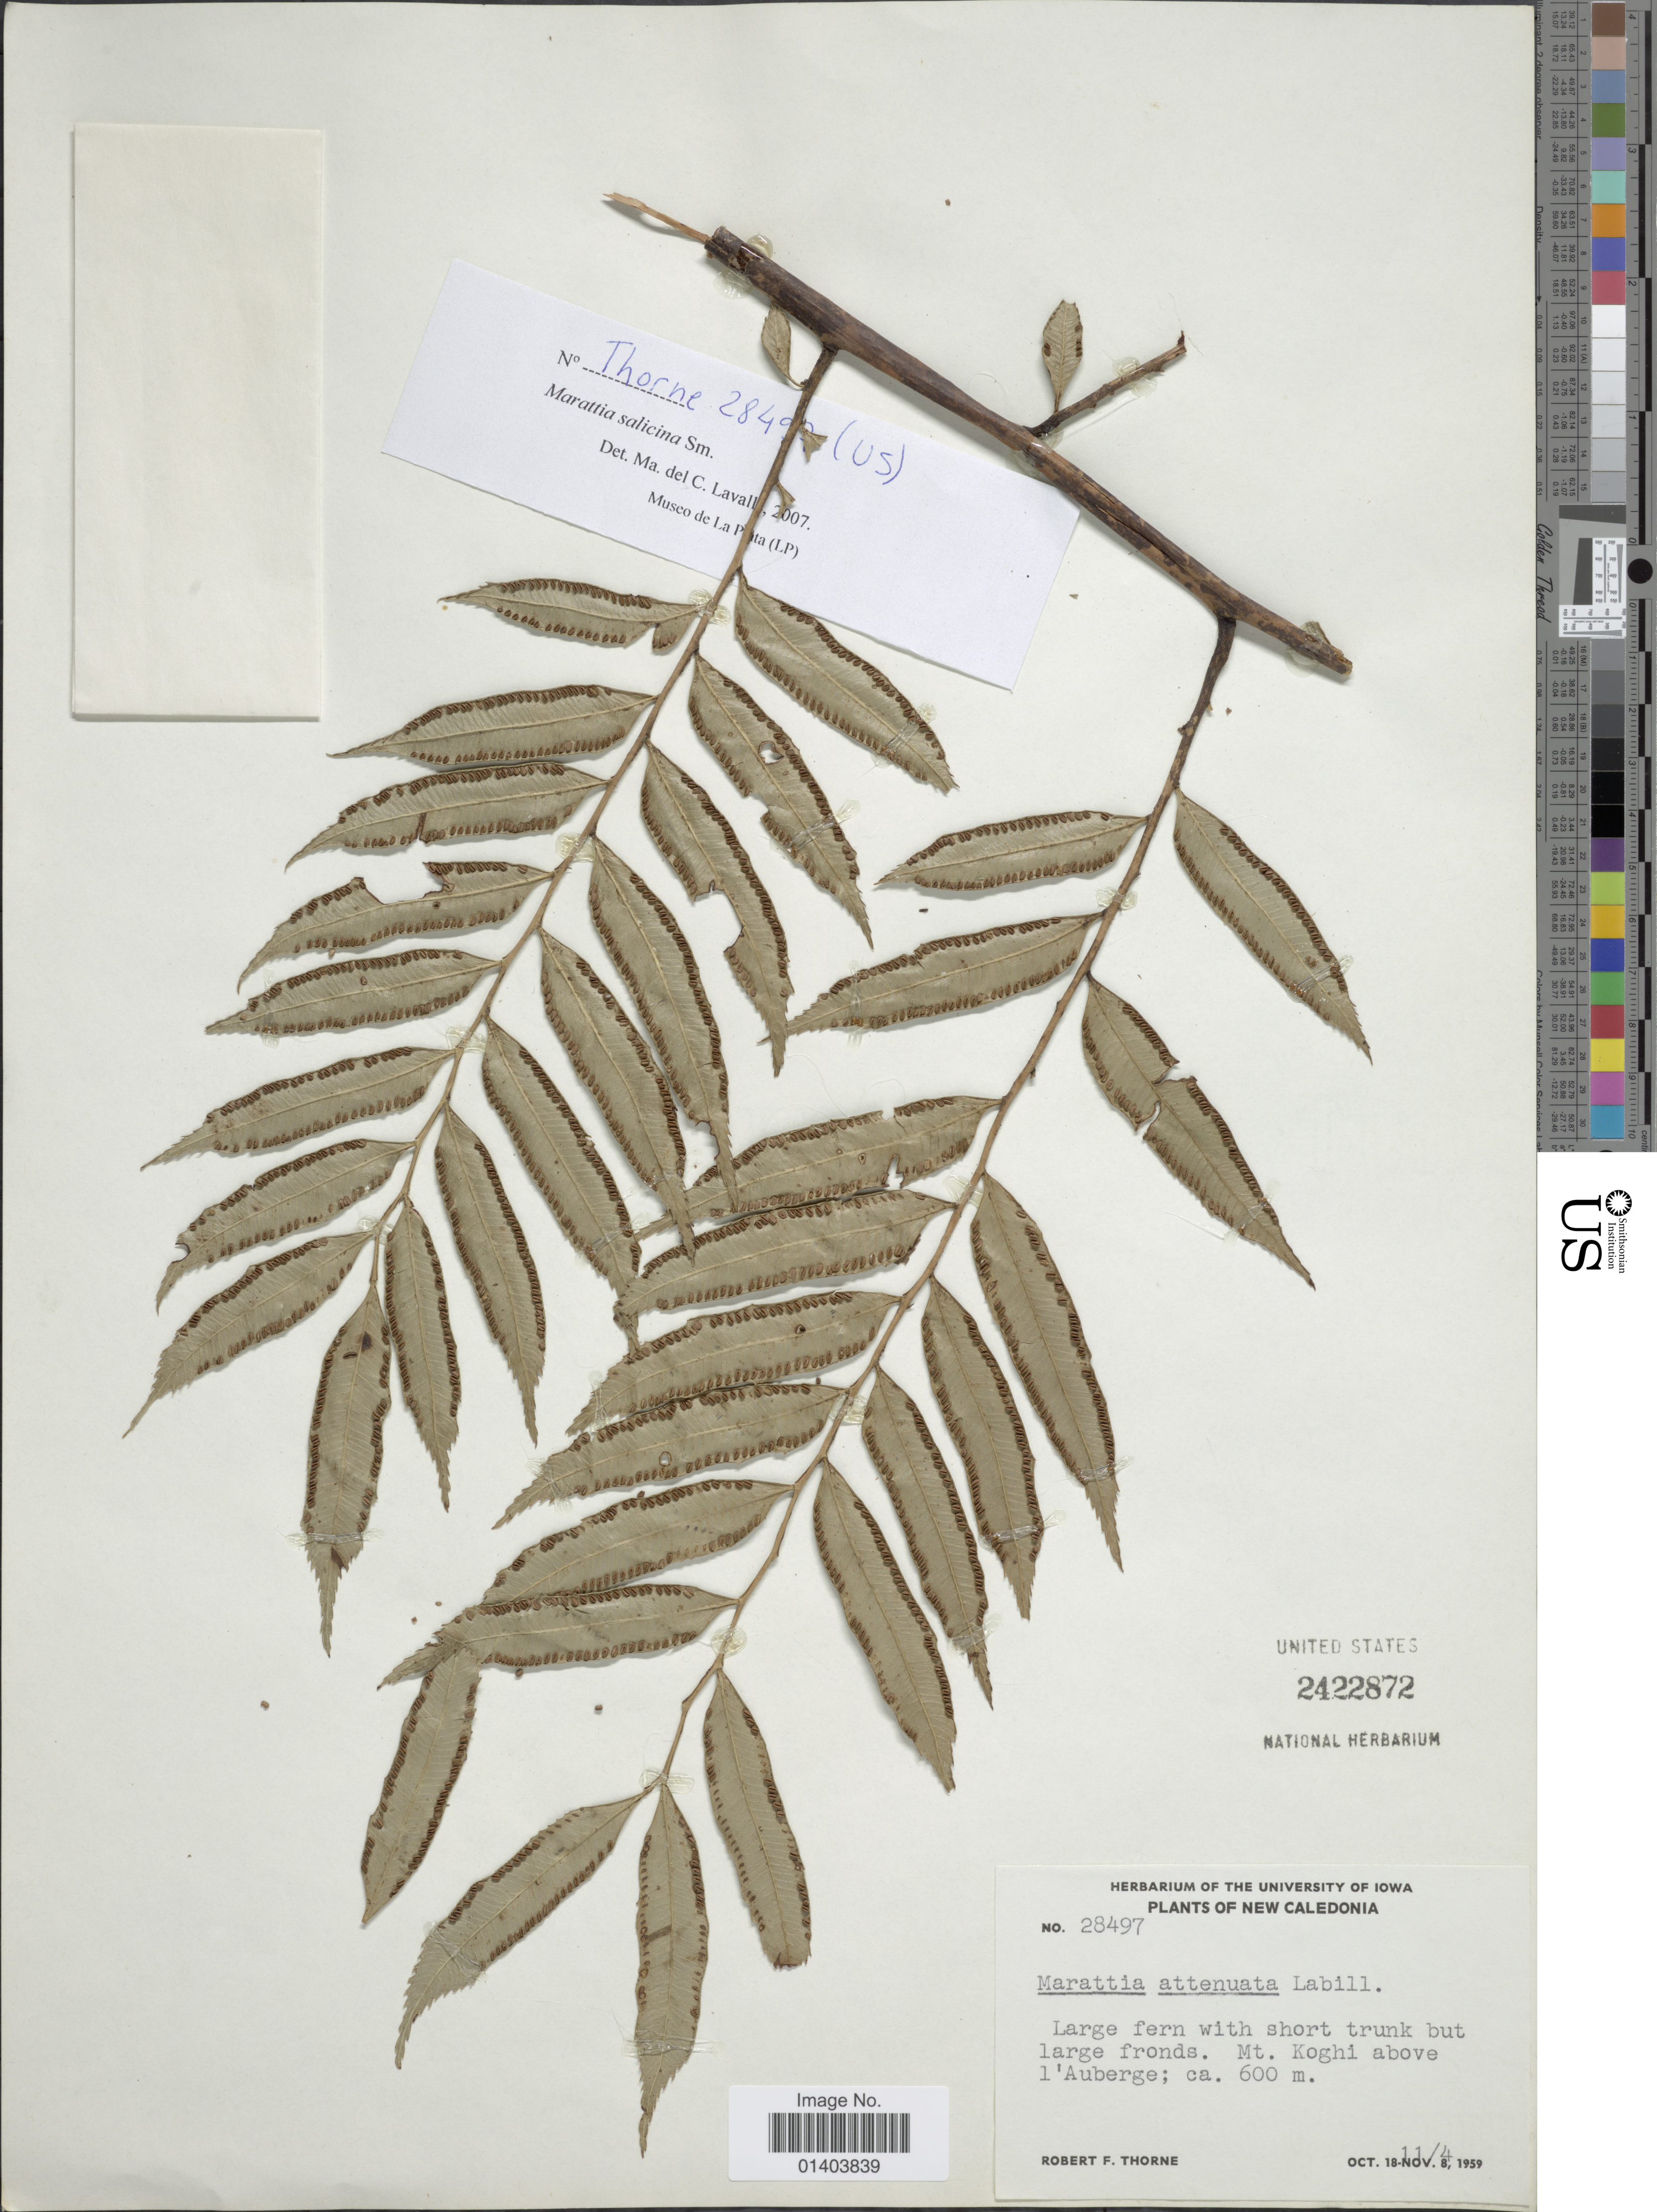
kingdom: Plantae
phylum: Tracheophyta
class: Polypodiopsida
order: Marattiales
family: Marattiaceae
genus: Ptisana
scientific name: Ptisana attenuata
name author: (Labill.) Murdock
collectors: R. F. Thorne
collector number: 28497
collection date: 1959-04-11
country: New Caledonia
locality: Large fern with short trunk but large fronds Mt Koghi above l'Auberge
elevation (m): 600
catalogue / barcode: US 2422872